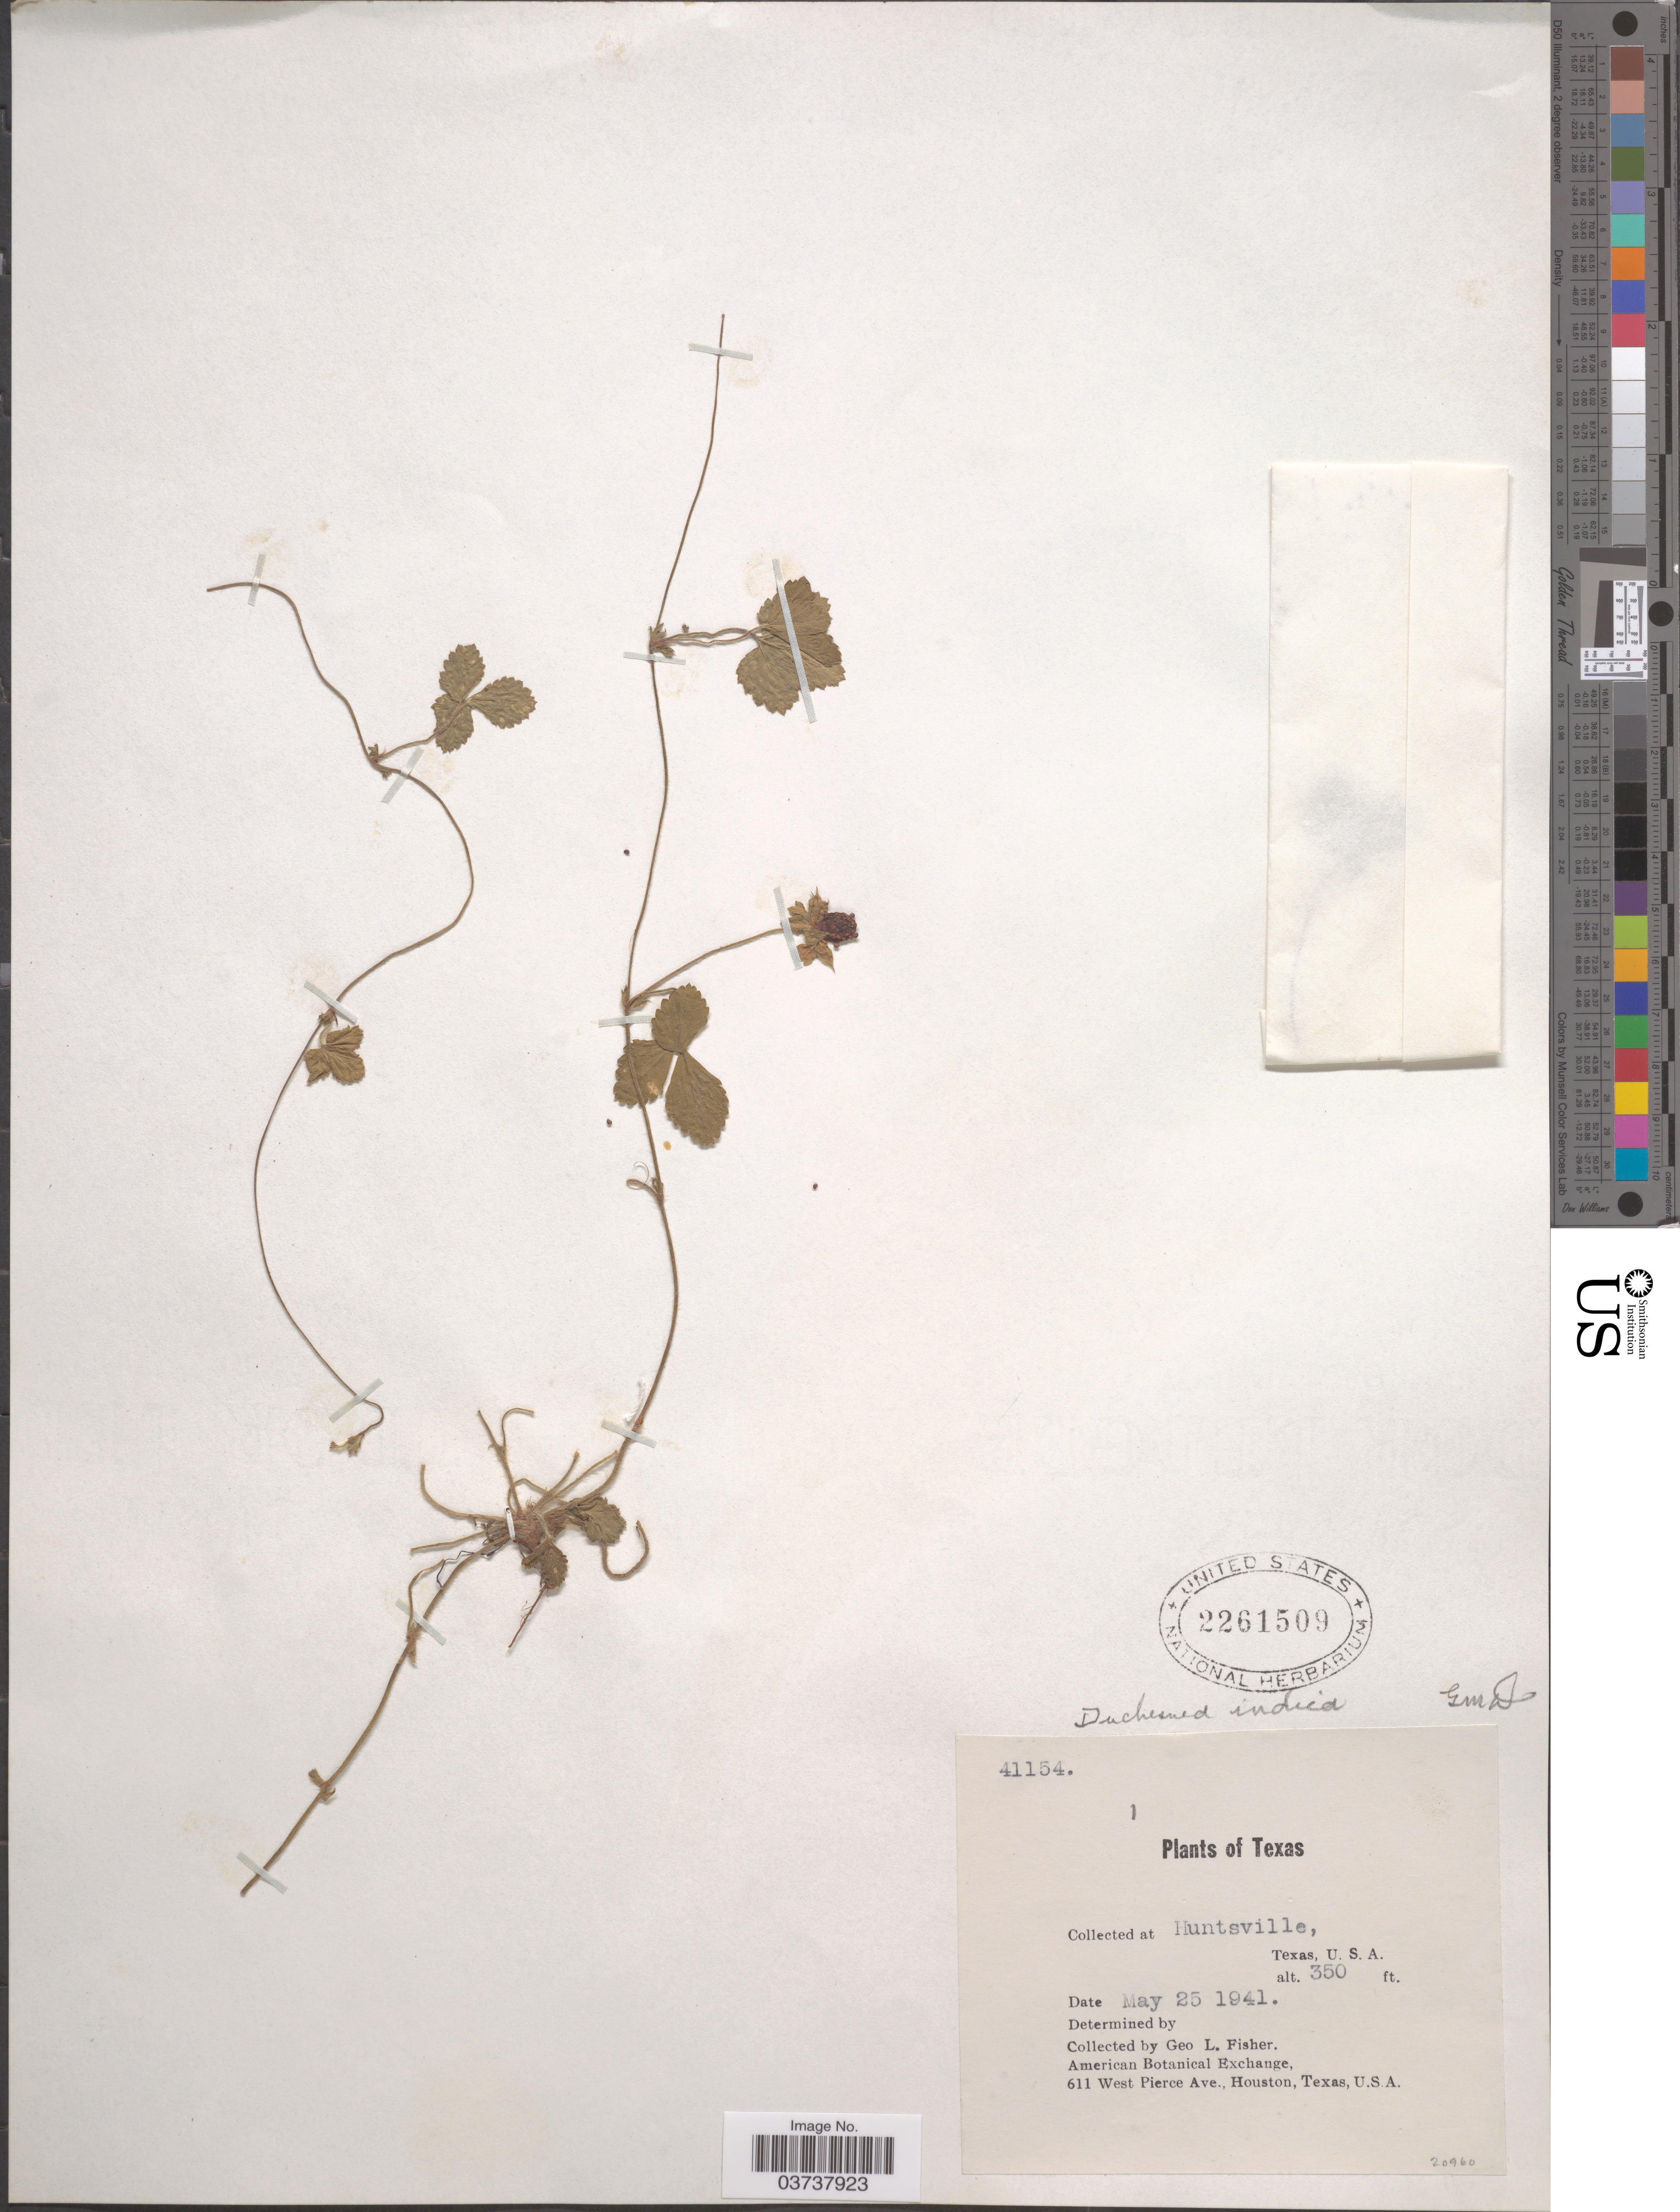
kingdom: Plantae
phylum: Tracheophyta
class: Magnoliopsida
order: Rosales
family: Rosaceae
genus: Fragaria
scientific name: Fragaria sp.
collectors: G. L. Fisher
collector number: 41154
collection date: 1941-05-25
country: United States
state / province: Texas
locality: Huntsville.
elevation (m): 107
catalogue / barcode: US 2261509